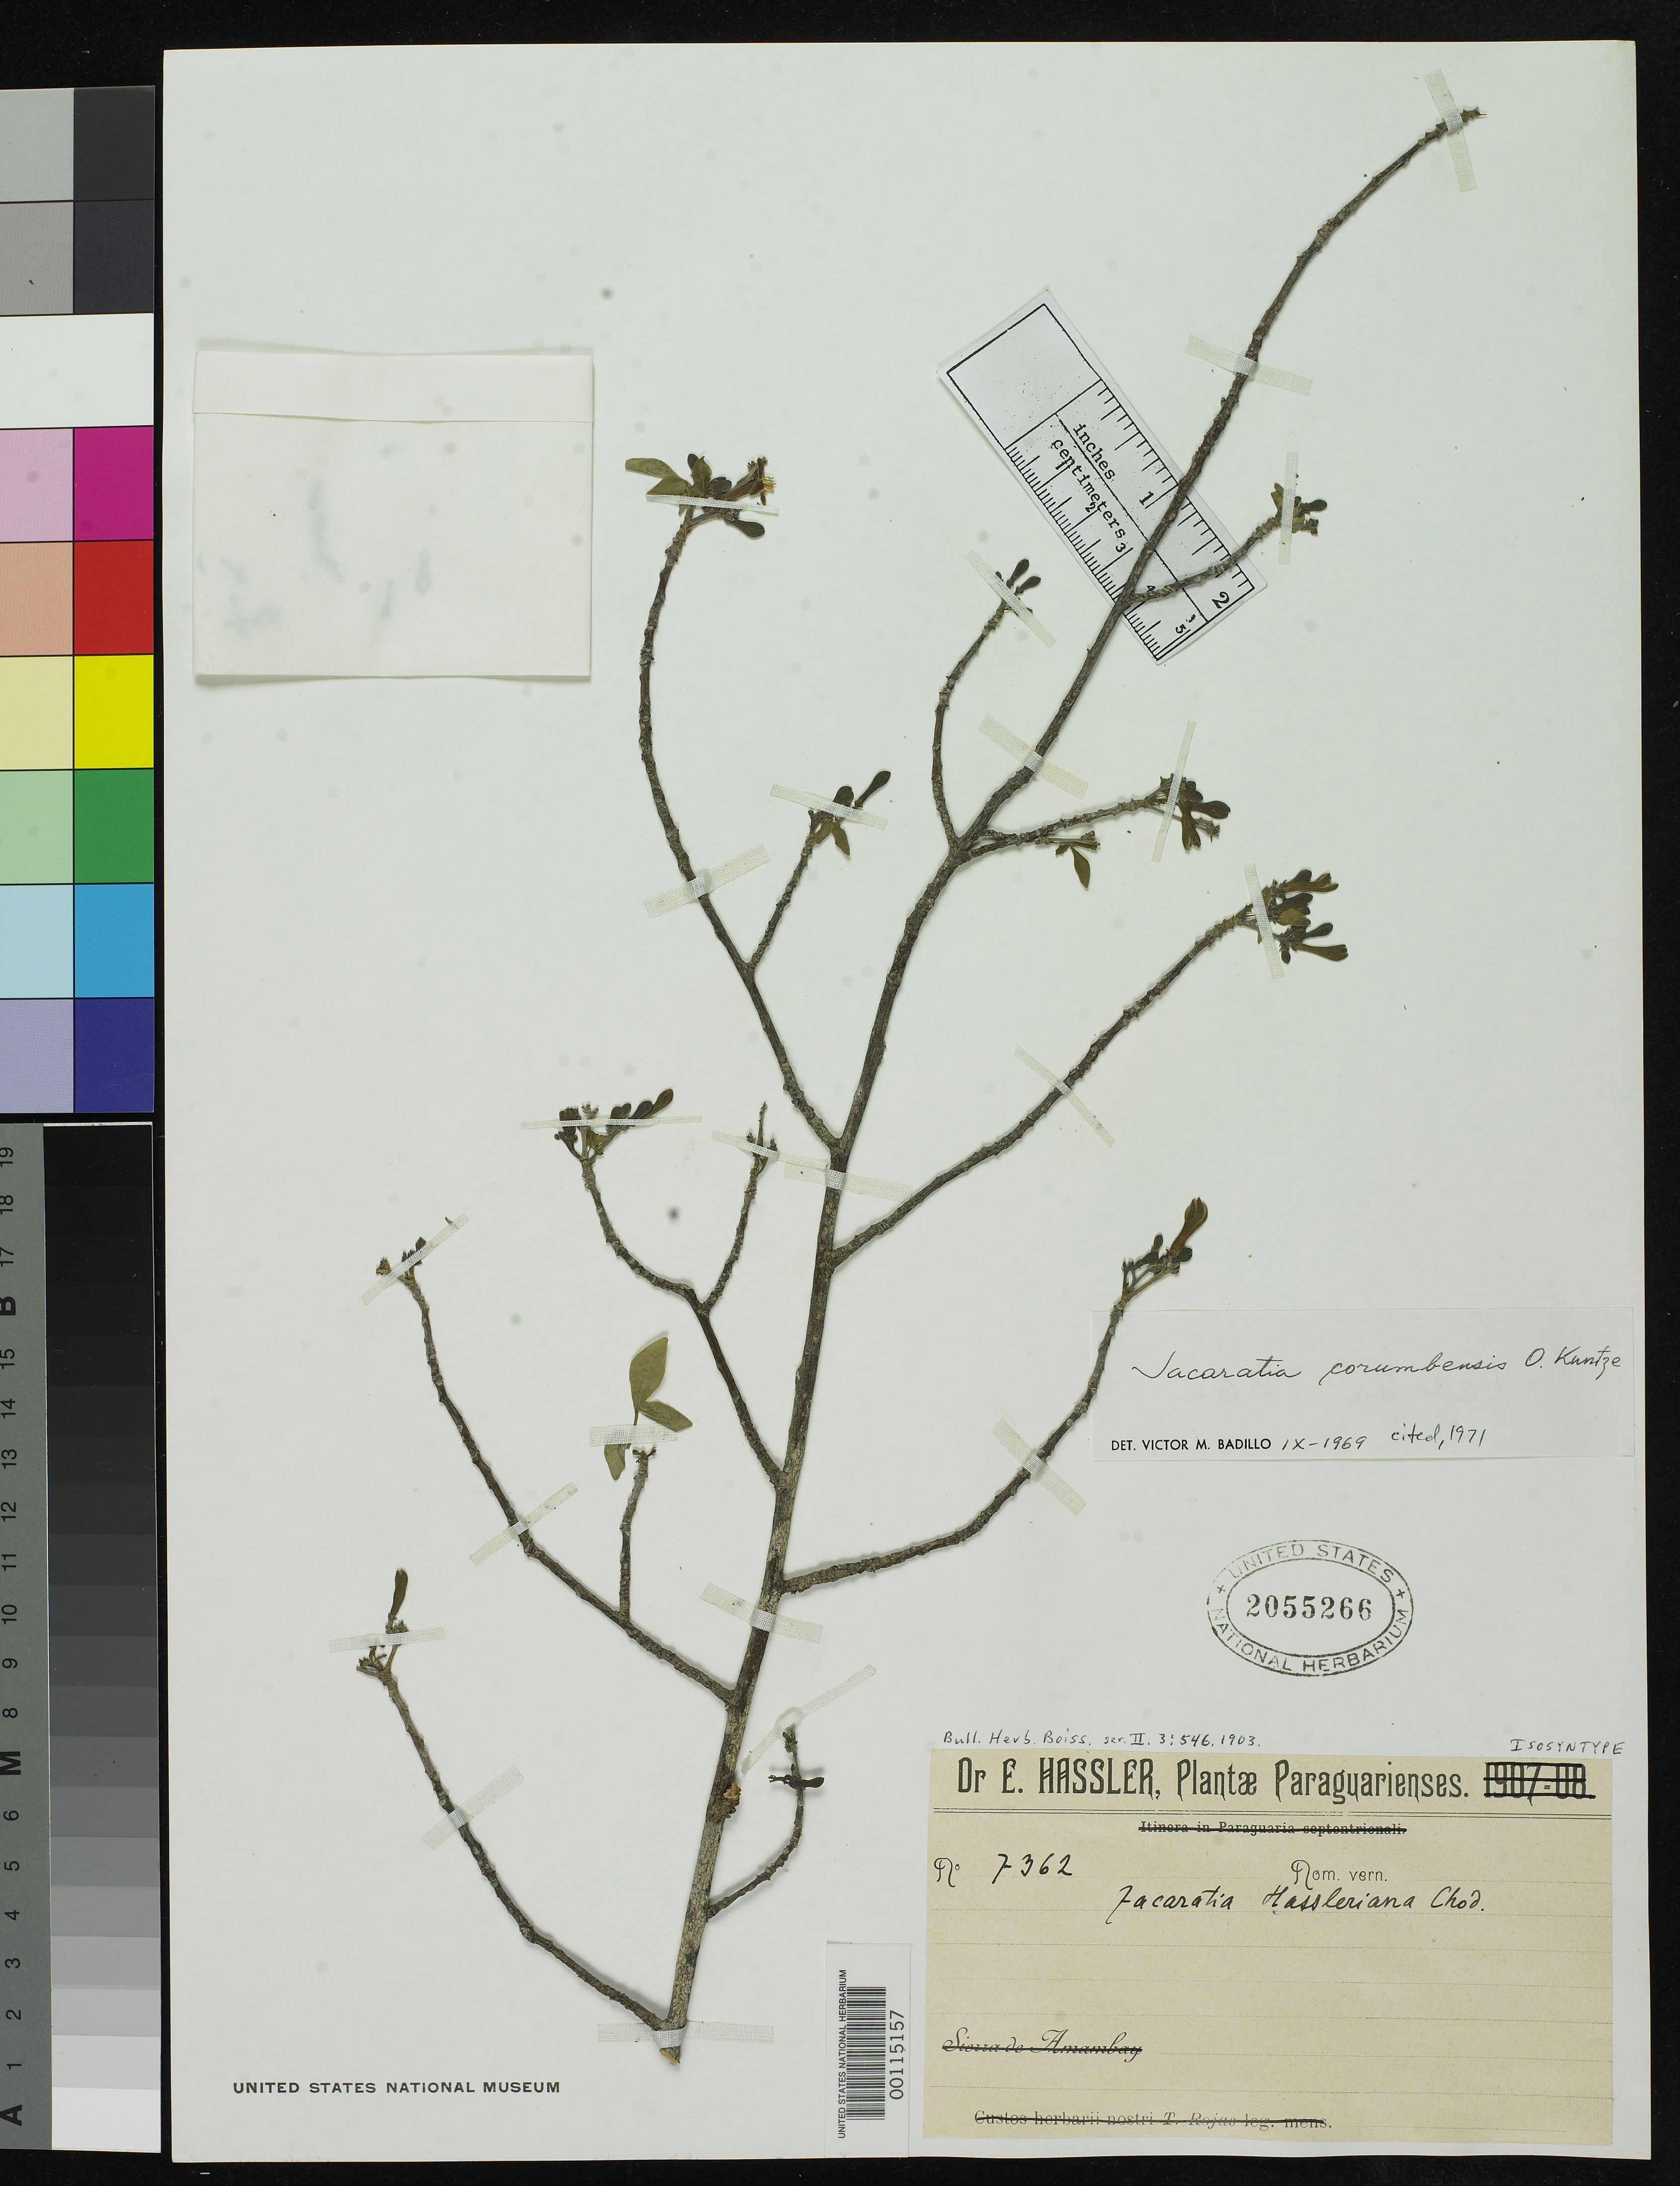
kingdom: Plantae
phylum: Tracheophyta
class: Magnoliopsida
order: Brassicales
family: Caricaceae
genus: Jacaratia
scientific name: Jacaratia hassleriana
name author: Chodat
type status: Isosyntype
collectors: E. Hassler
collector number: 7362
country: Paraguay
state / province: Concepción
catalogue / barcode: US 2055266